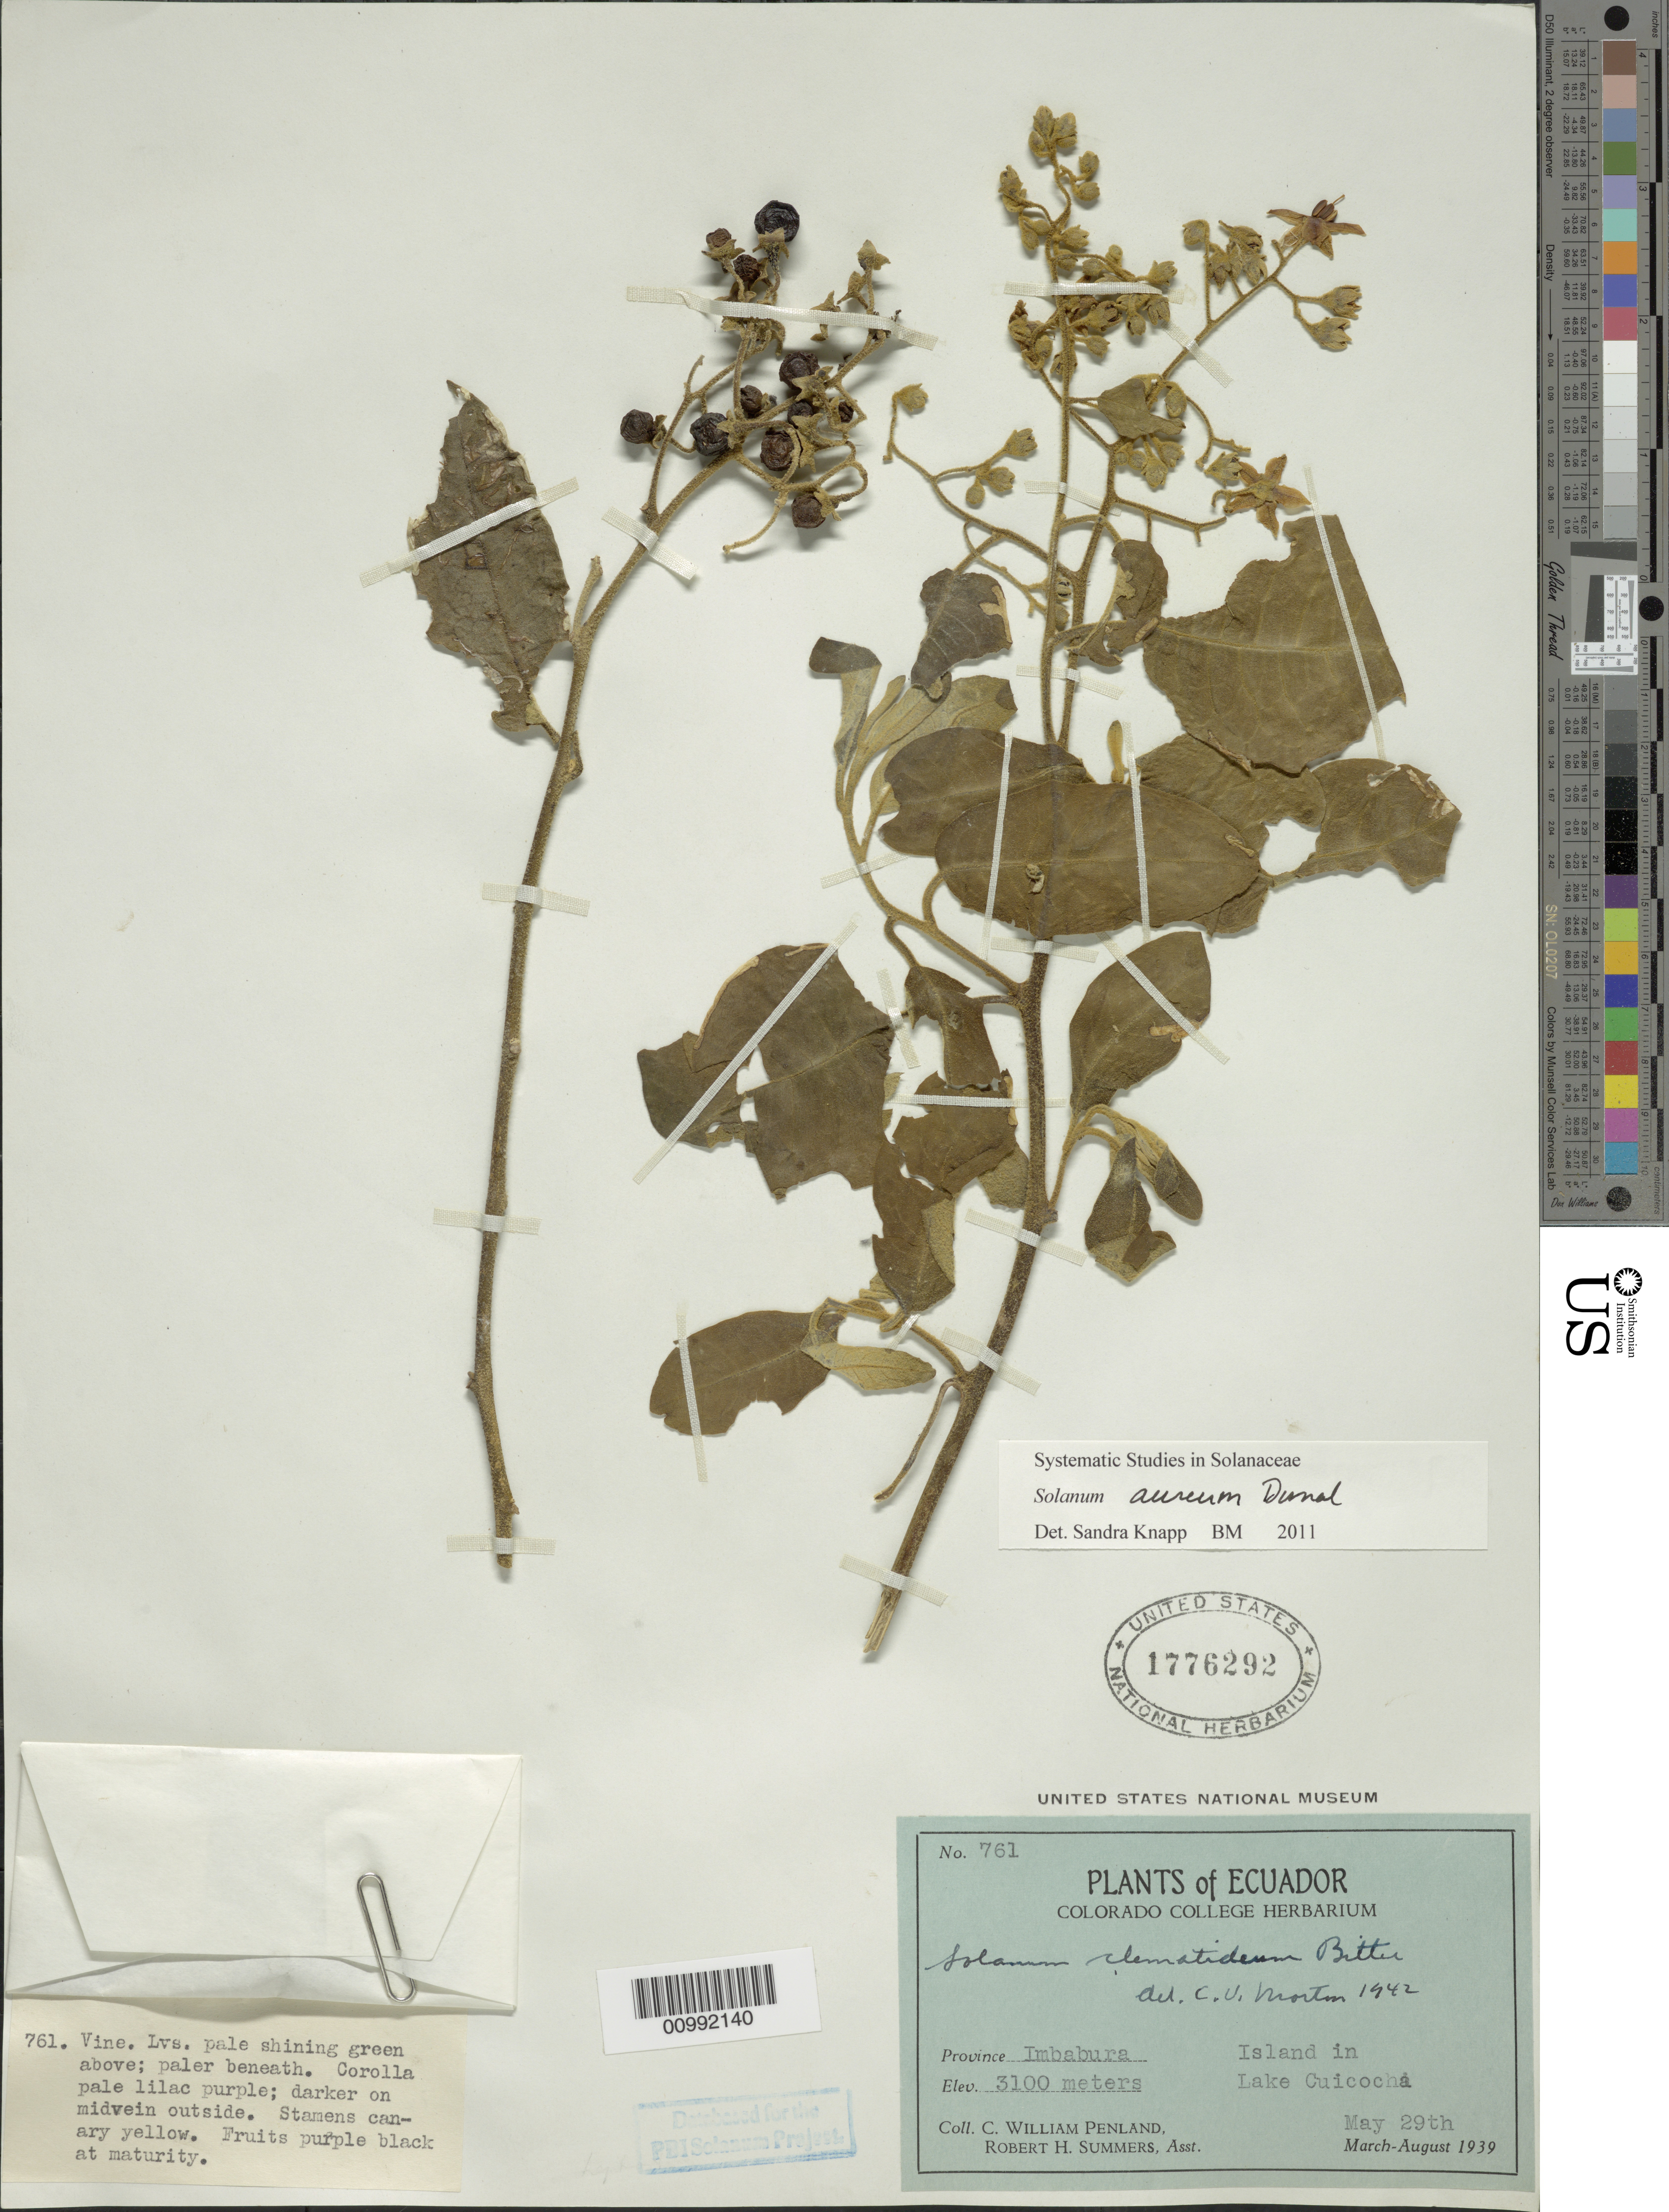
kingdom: Plantae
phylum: Tracheophyta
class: Magnoliopsida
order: Solanales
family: Solanaceae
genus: Solanum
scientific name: Solanum aureum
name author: Dunal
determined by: Knapp, S. D.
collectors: C. W. Penland & R. Summers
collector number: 761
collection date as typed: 29 May 1939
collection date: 1939-05-29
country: Ecuador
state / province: Imbabura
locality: island in lake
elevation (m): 3100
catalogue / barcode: US 1776292